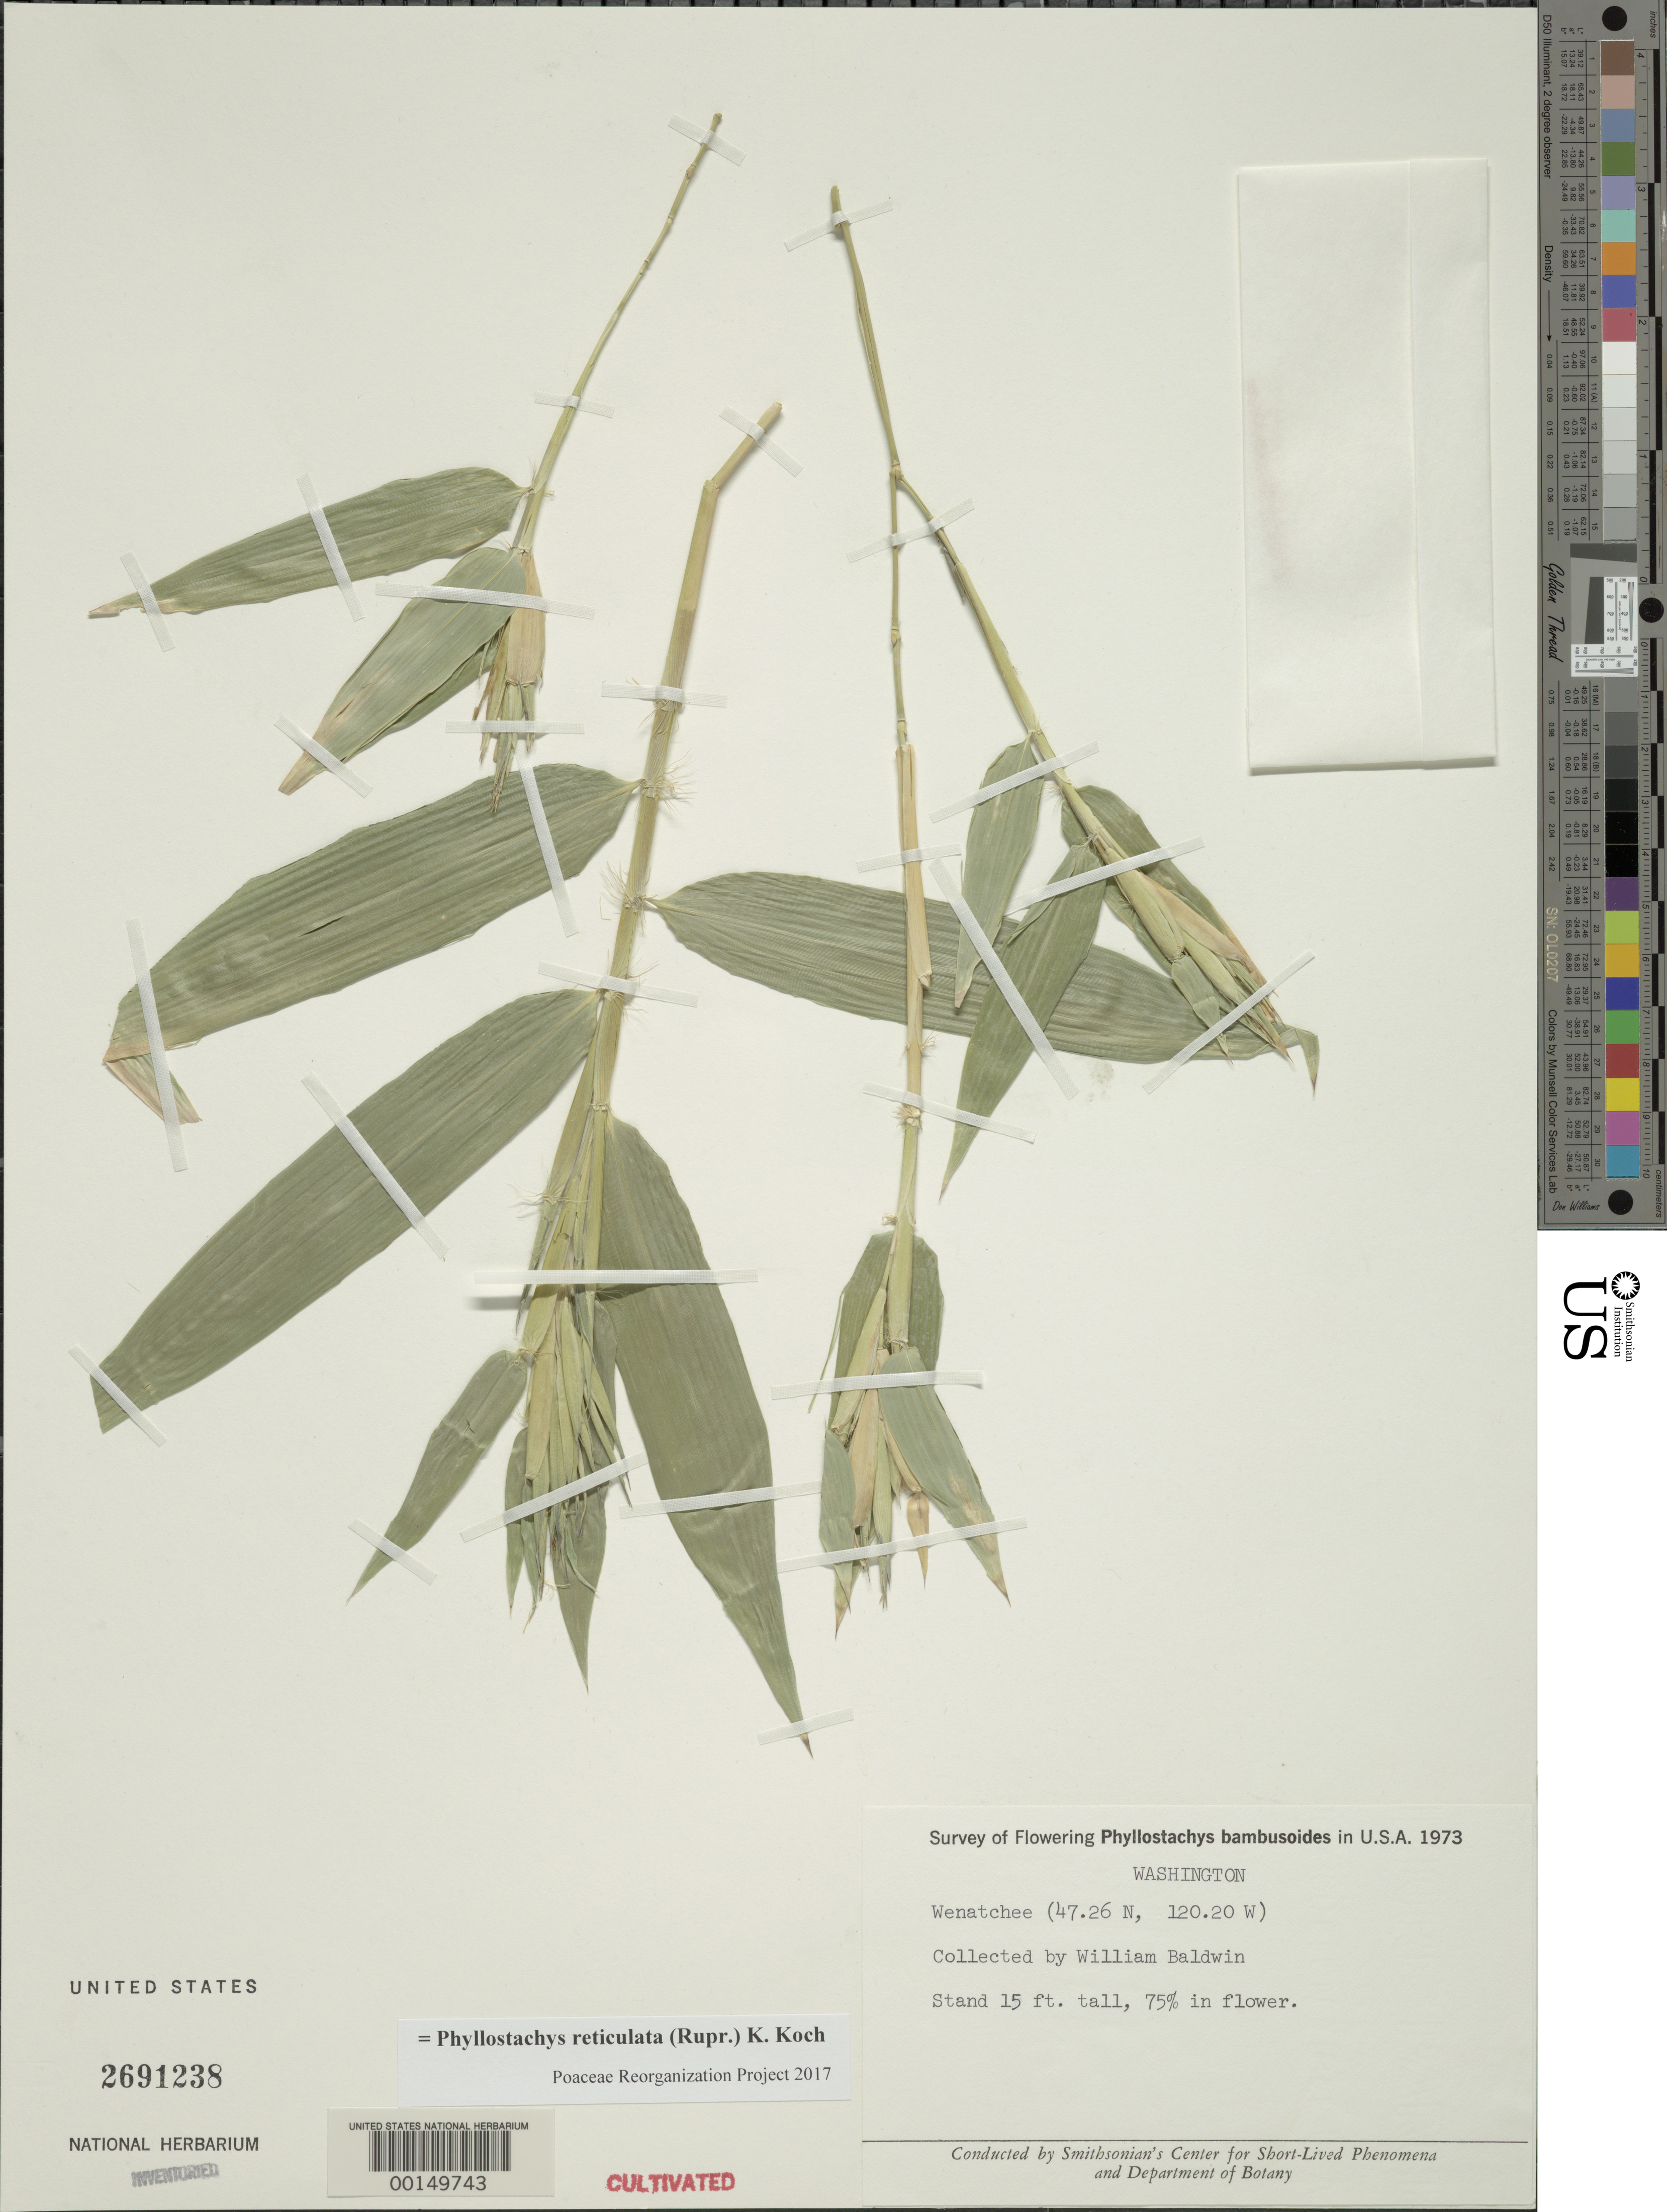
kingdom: Plantae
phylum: Tracheophyta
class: Liliopsida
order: Poales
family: Poaceae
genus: Phyllostachys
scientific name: Phyllostachys reticulata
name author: (Rupr.) K. Koch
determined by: Poaceae Reorganization Project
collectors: W. Baldwin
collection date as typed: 1973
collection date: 1973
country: United States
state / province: Washington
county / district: Chelan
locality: Wenatchee, lat. 47.26n: long. 120.20w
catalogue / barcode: US 2691238